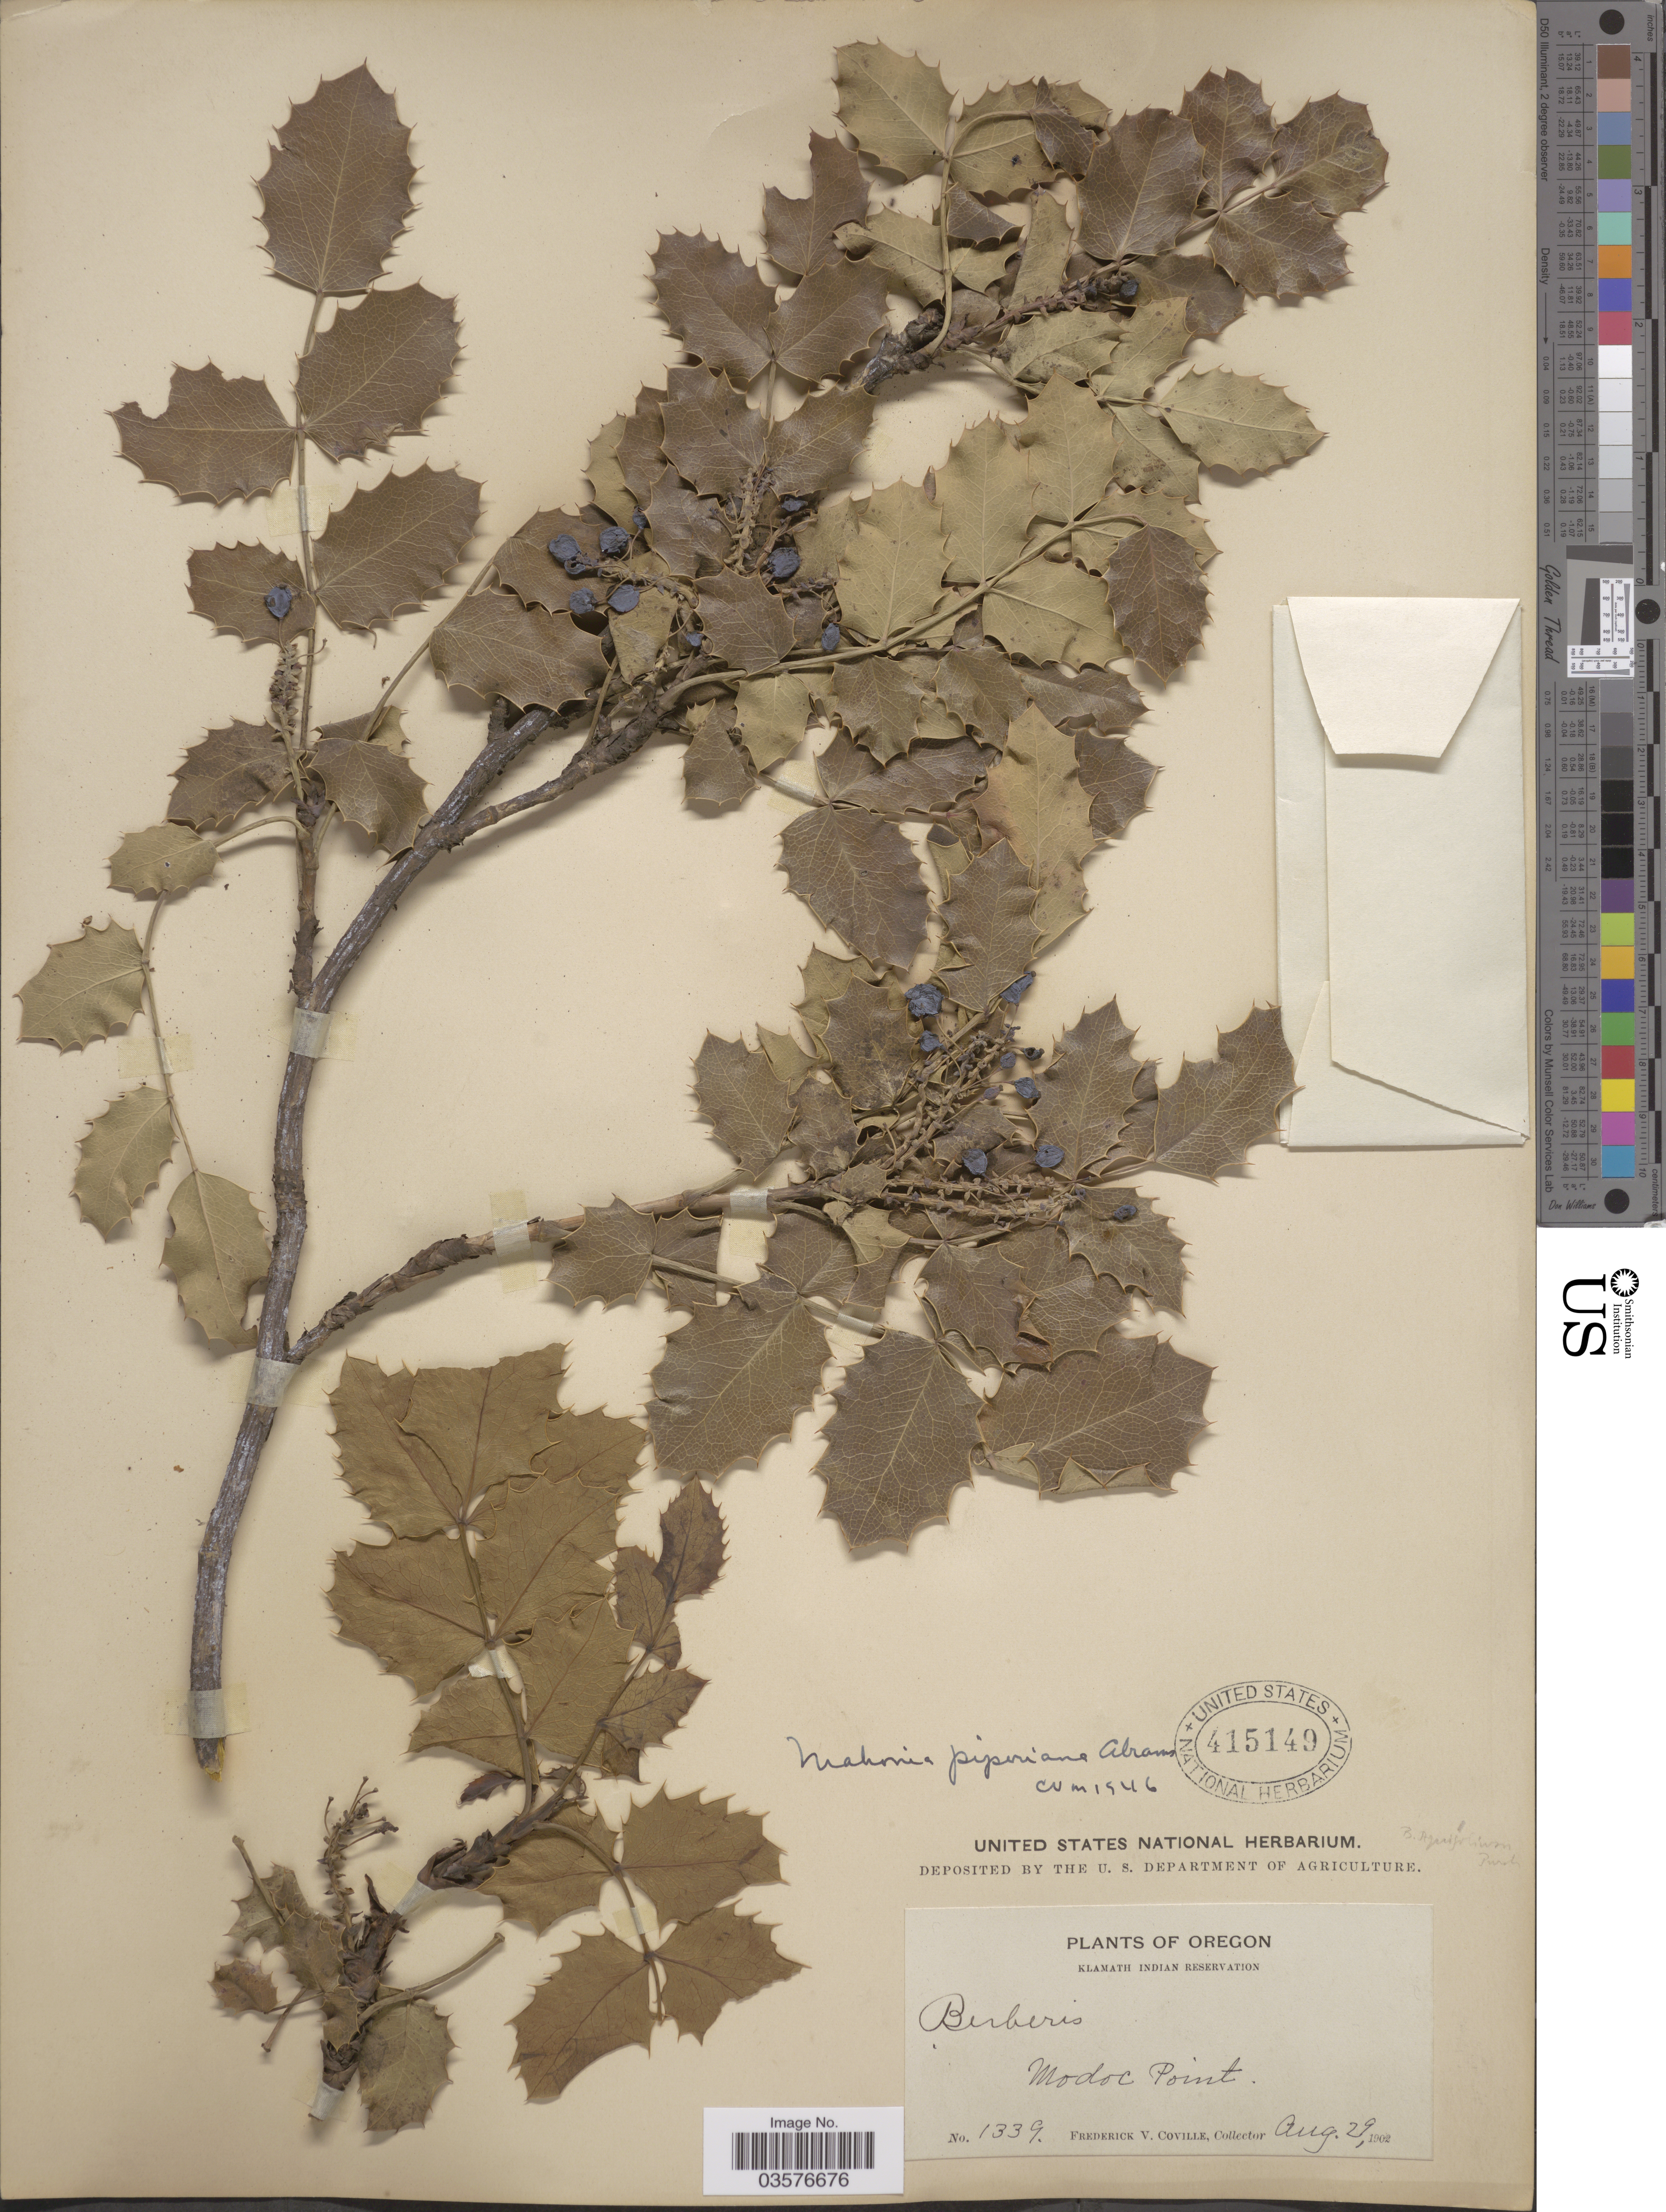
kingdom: Plantae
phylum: Tracheophyta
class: Magnoliopsida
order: Ranunculales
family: Berberidaceae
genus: Mahonia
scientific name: Mahonia piperiana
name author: Abrams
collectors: F. V. Coville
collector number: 1339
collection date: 1902-08-29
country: United States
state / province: Oregon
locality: Klamath Indian Reservation. Modoc Point.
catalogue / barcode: US 415149